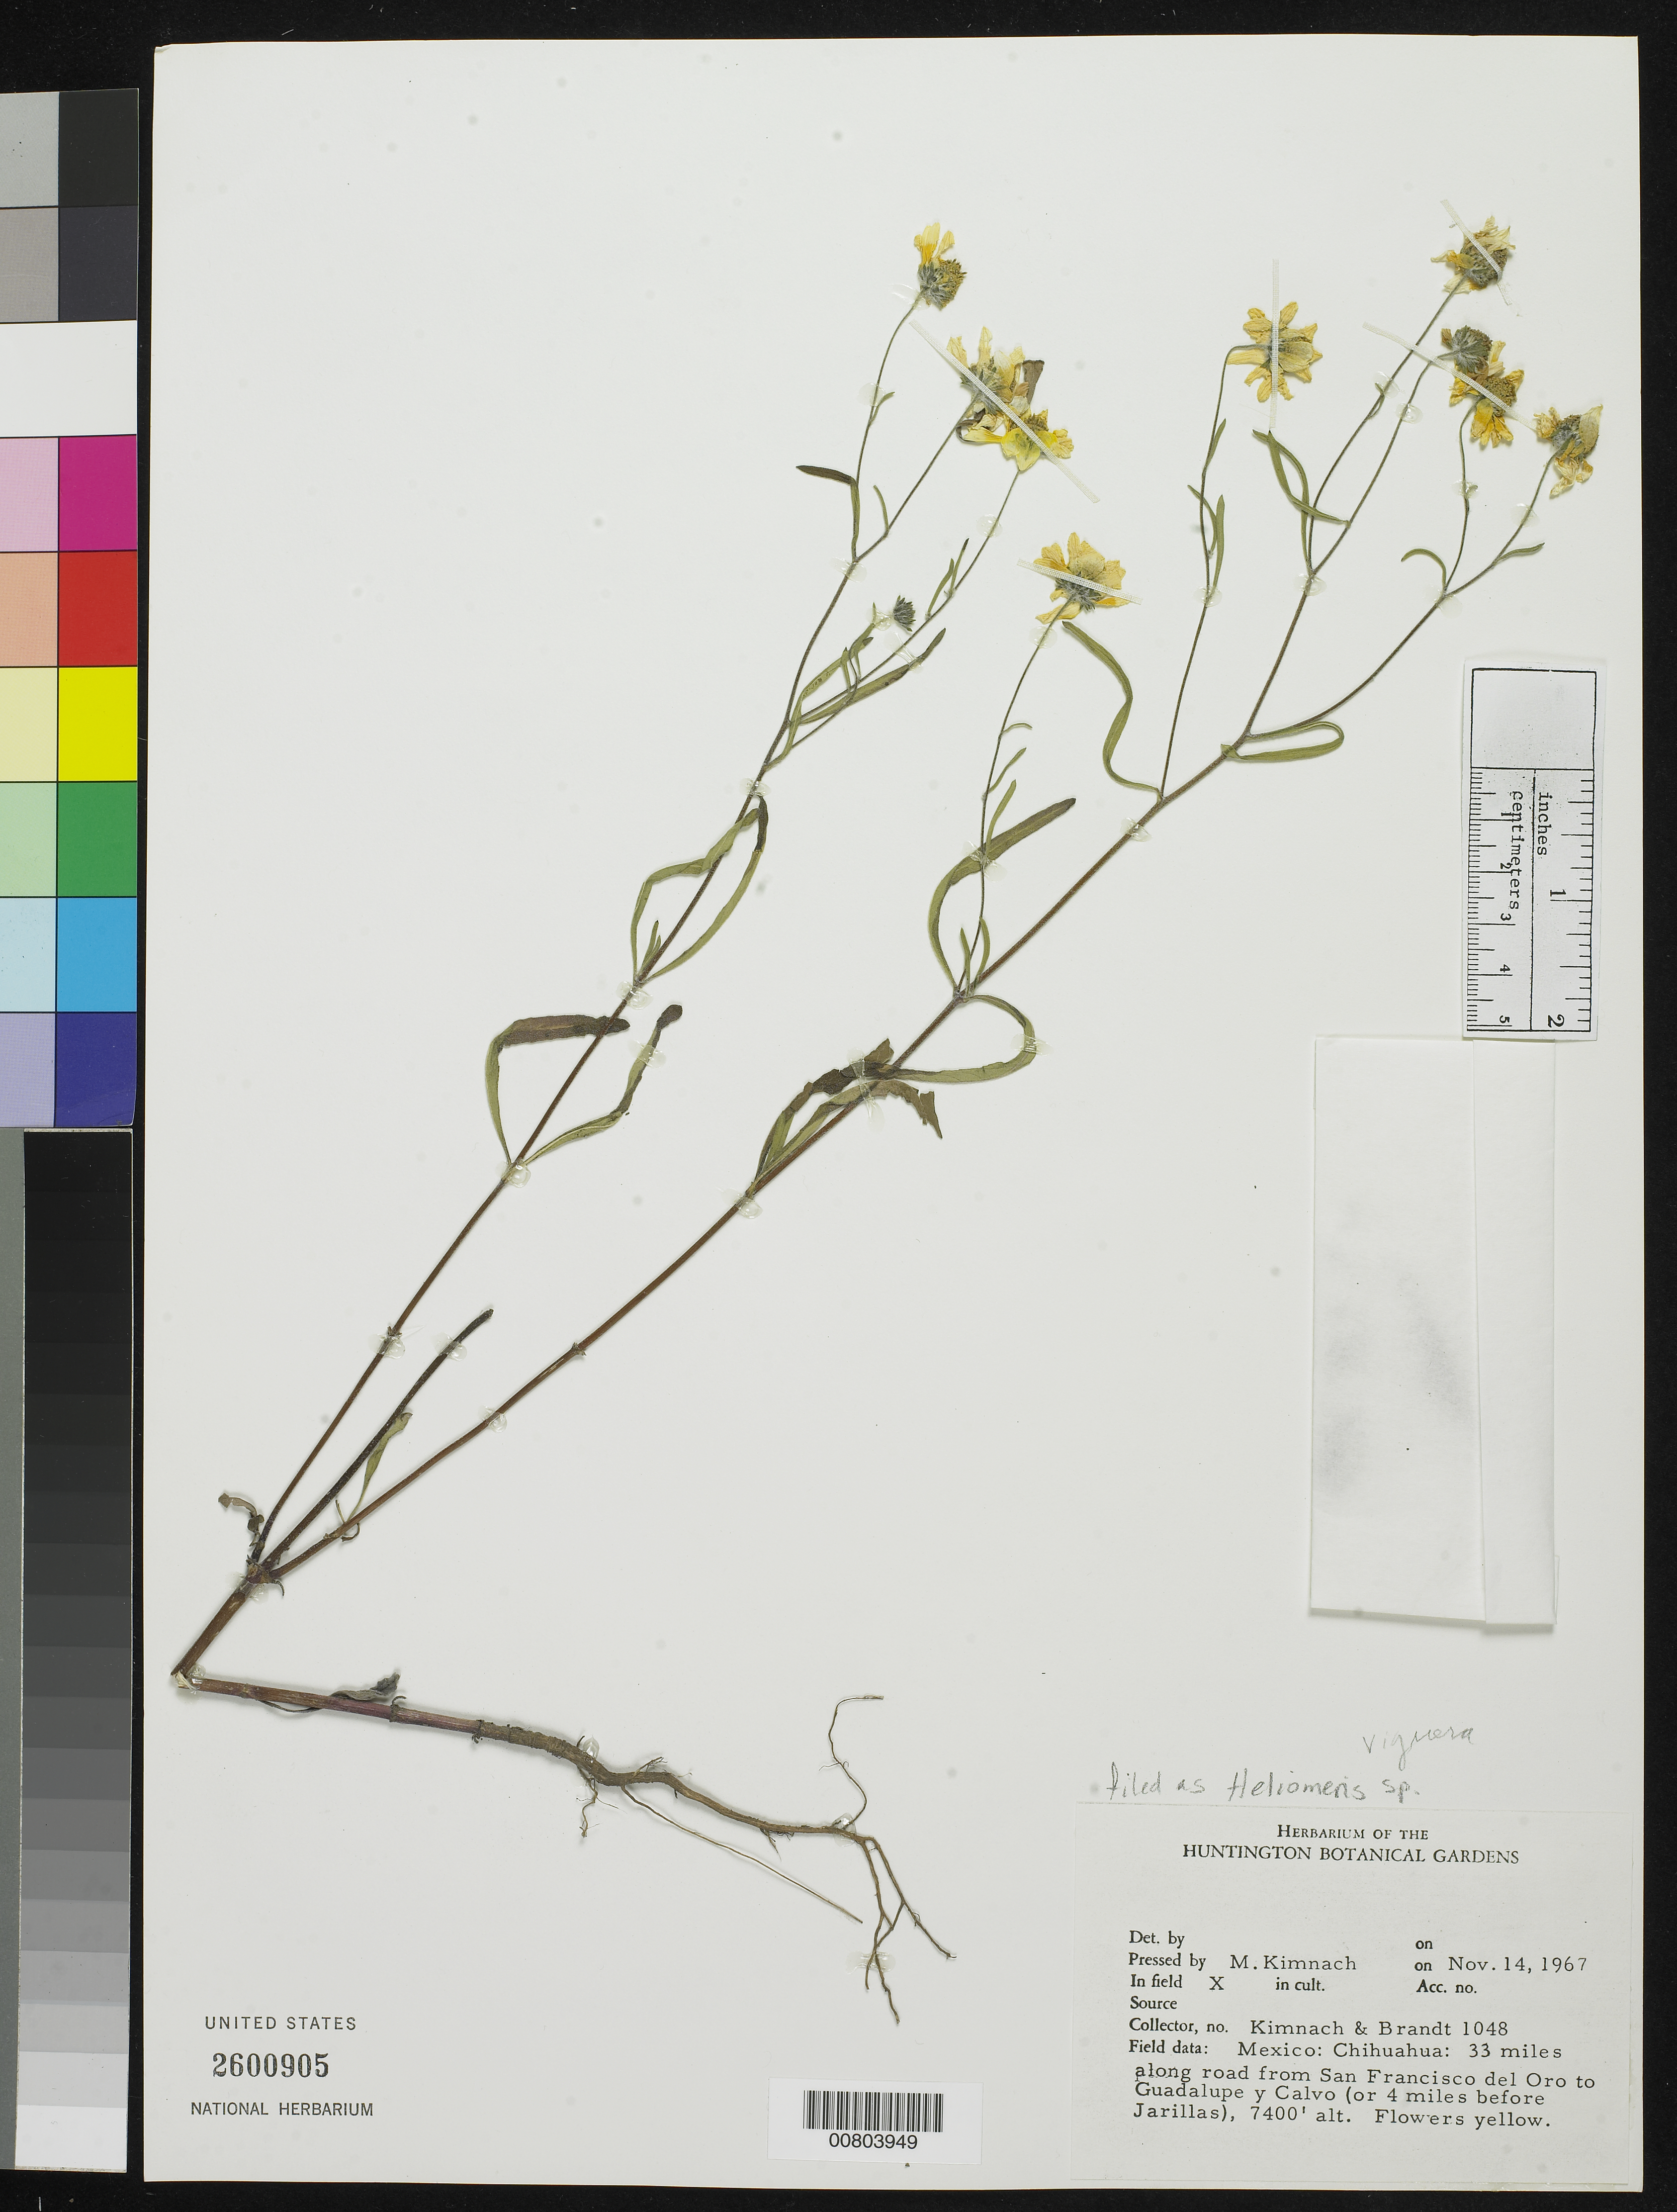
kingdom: Plantae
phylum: Tracheophyta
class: Magnoliopsida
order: Asterales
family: Asteraceae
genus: Heliomeris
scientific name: Heliomeris sp.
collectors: M. W. Kimnach & -. Brandt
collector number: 1048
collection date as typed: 14 Nov 1967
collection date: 1967-11-14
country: Mexico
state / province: Chihuahua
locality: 33 miles along road from San Francisco del Oro to Guadalupe y Calvo (or 4 miles before Jarillas).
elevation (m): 2256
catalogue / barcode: US 2600905